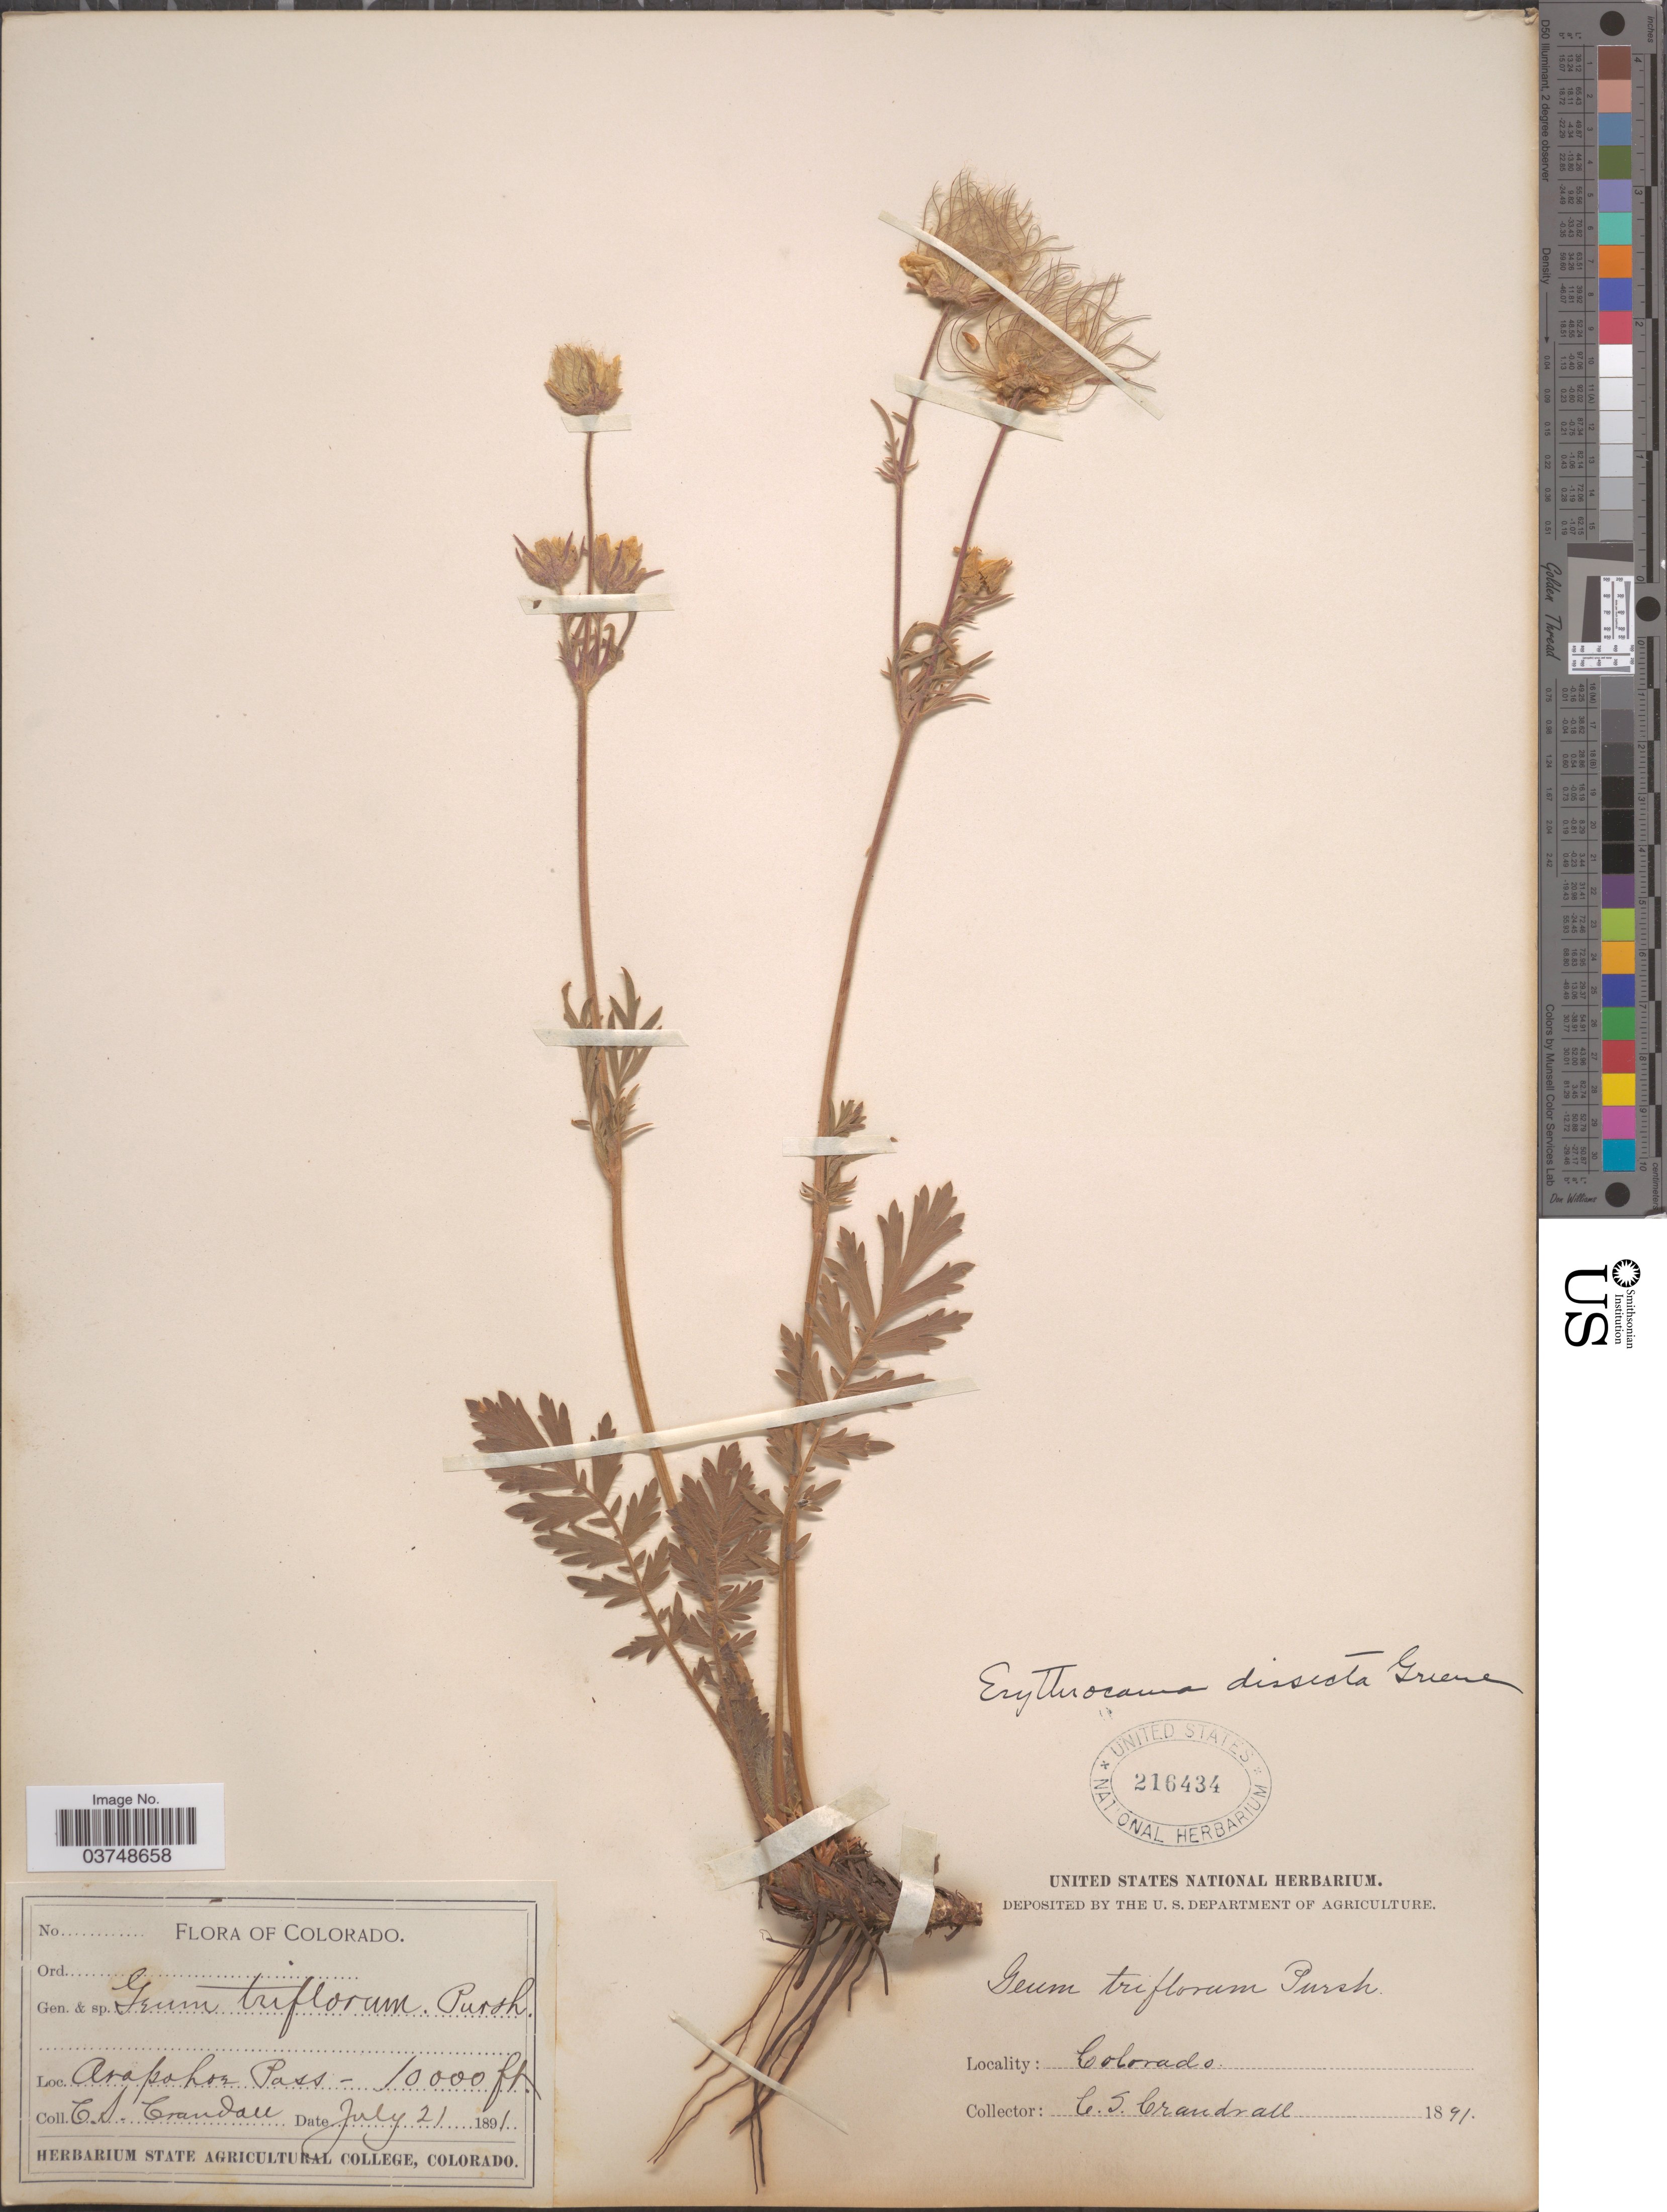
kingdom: Plantae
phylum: Tracheophyta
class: Magnoliopsida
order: Rosales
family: Rosaceae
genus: Geum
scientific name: Geum triflorum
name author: Pursh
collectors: C. Crandall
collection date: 1891-07-21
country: United States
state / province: Colorado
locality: Arapohoe Pass.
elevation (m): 3048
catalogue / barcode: US 216434